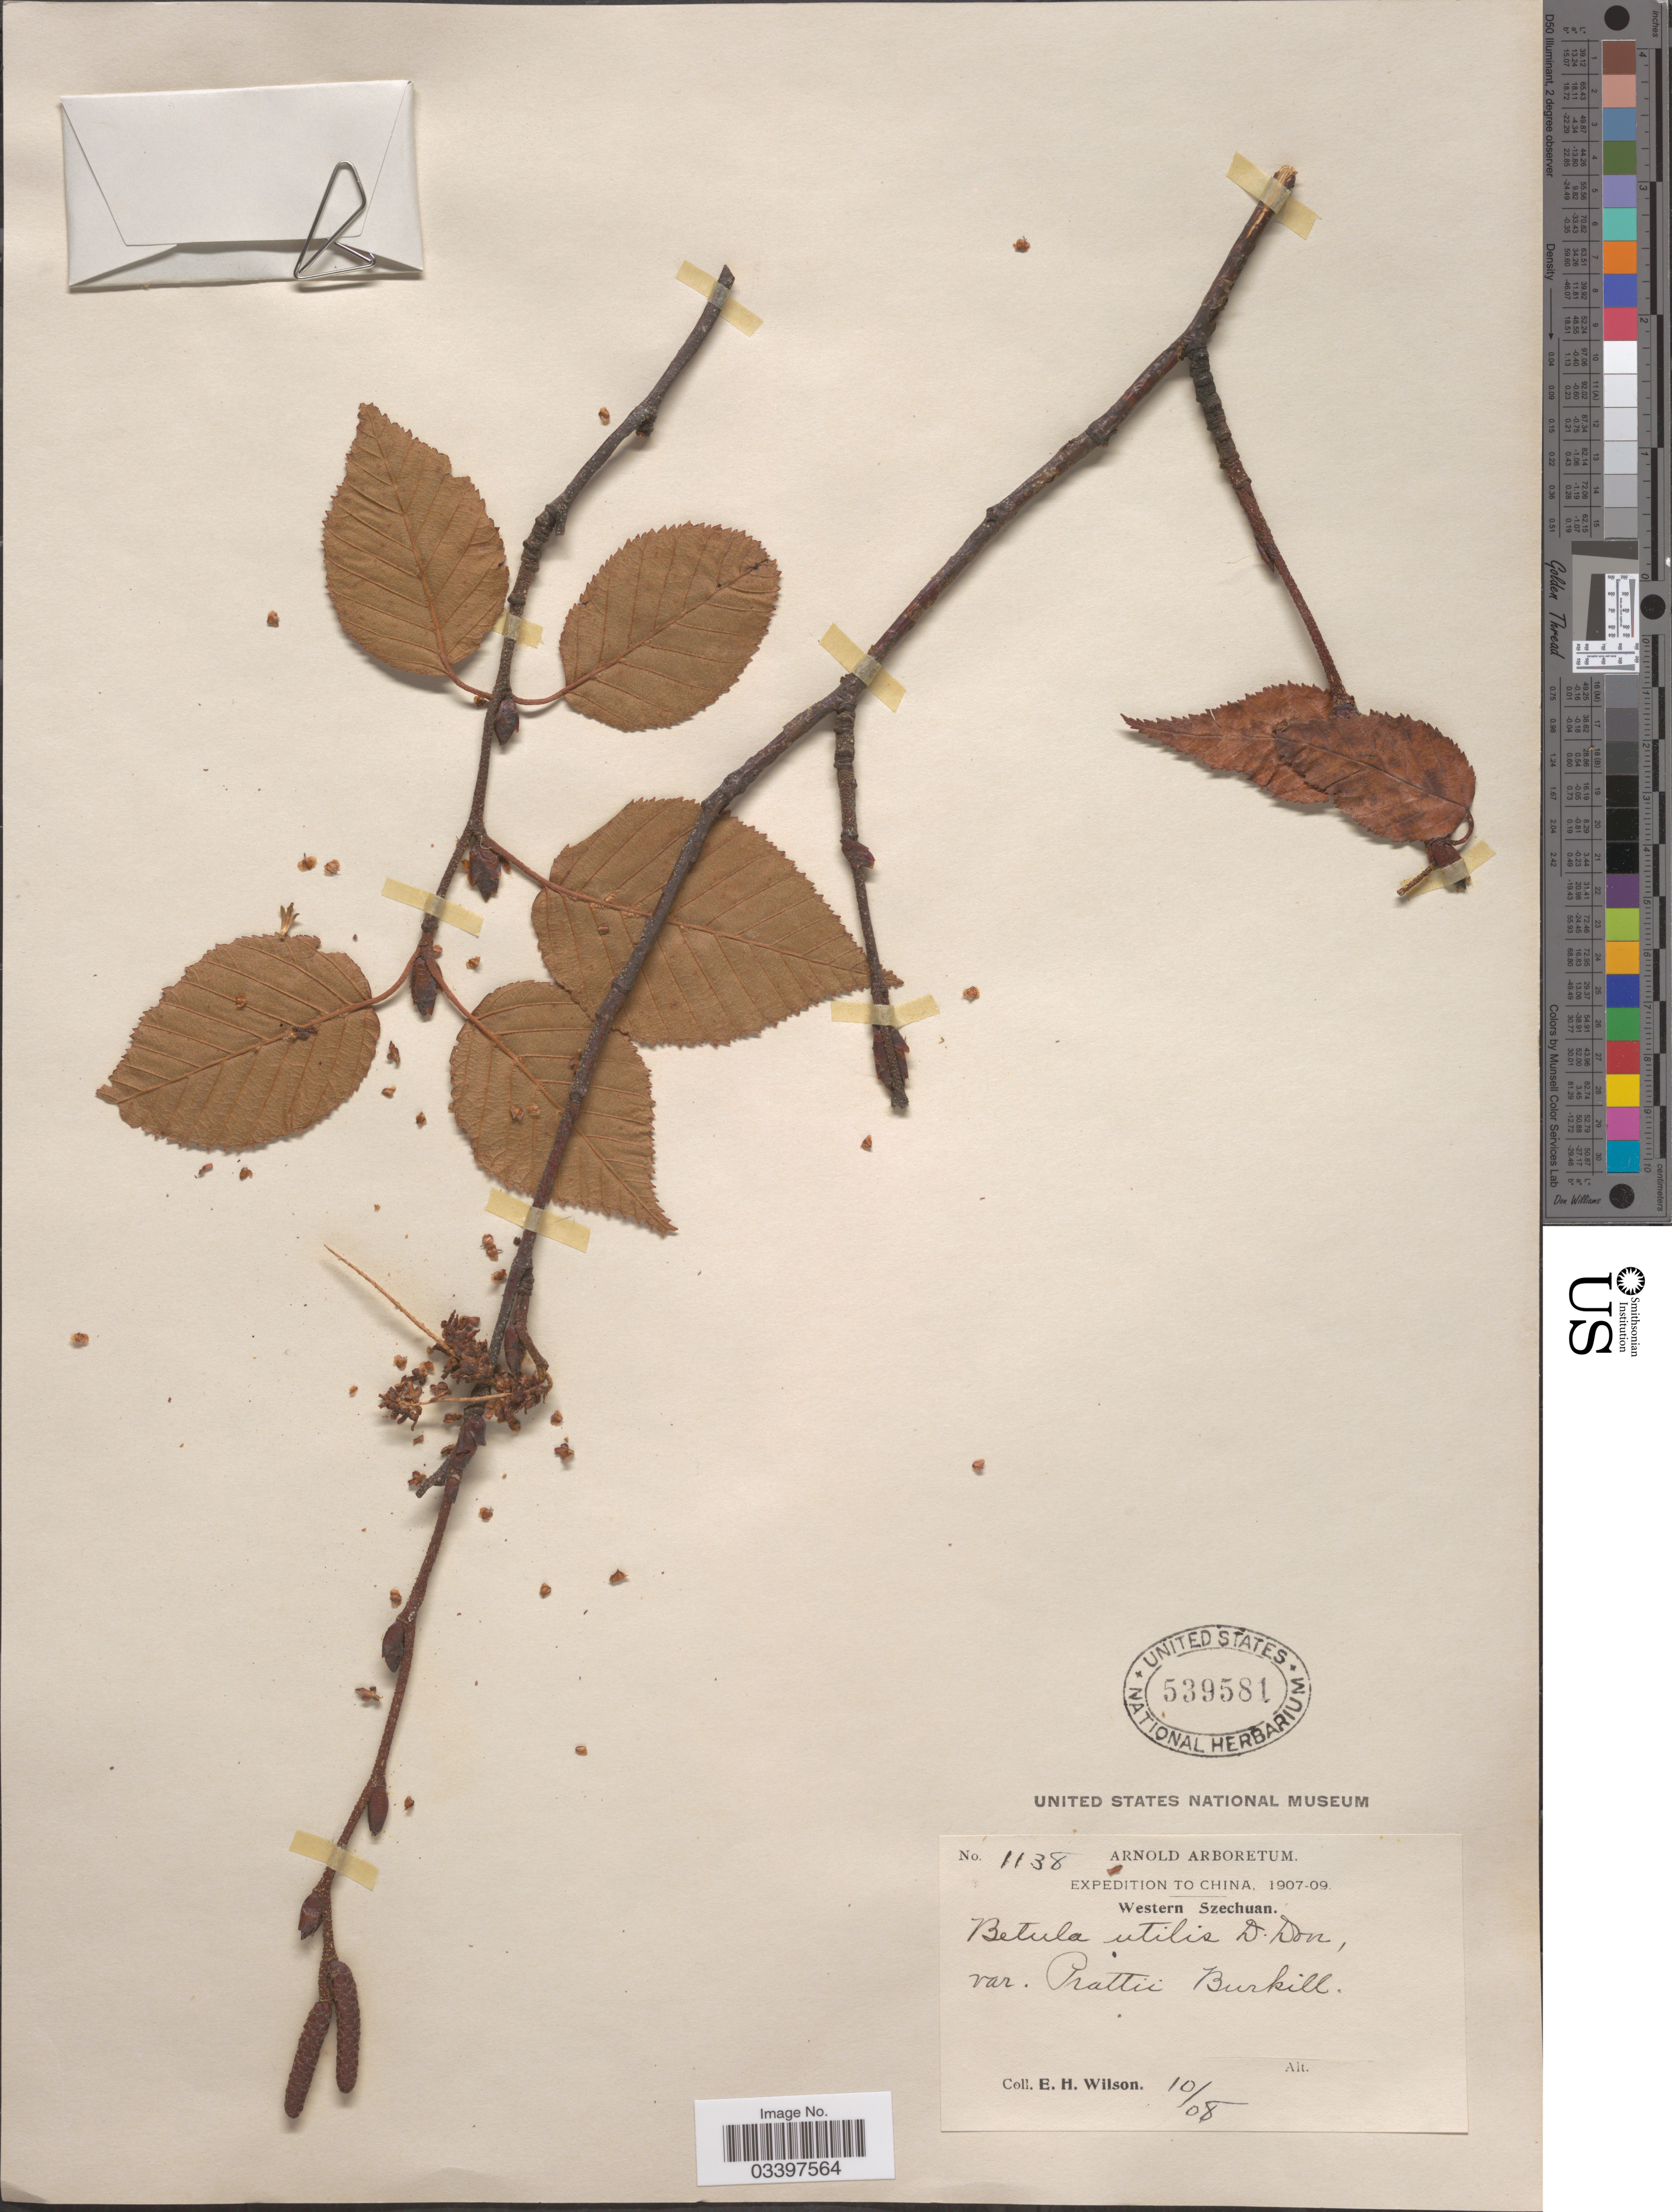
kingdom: Plantae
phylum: Tracheophyta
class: Magnoliopsida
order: Fagales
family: Betulaceae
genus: Betula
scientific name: Betula utilis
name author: D. Don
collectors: E. Wilson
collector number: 1138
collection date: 1908-10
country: China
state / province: Sichuan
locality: Western Szechuan.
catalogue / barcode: US 539581